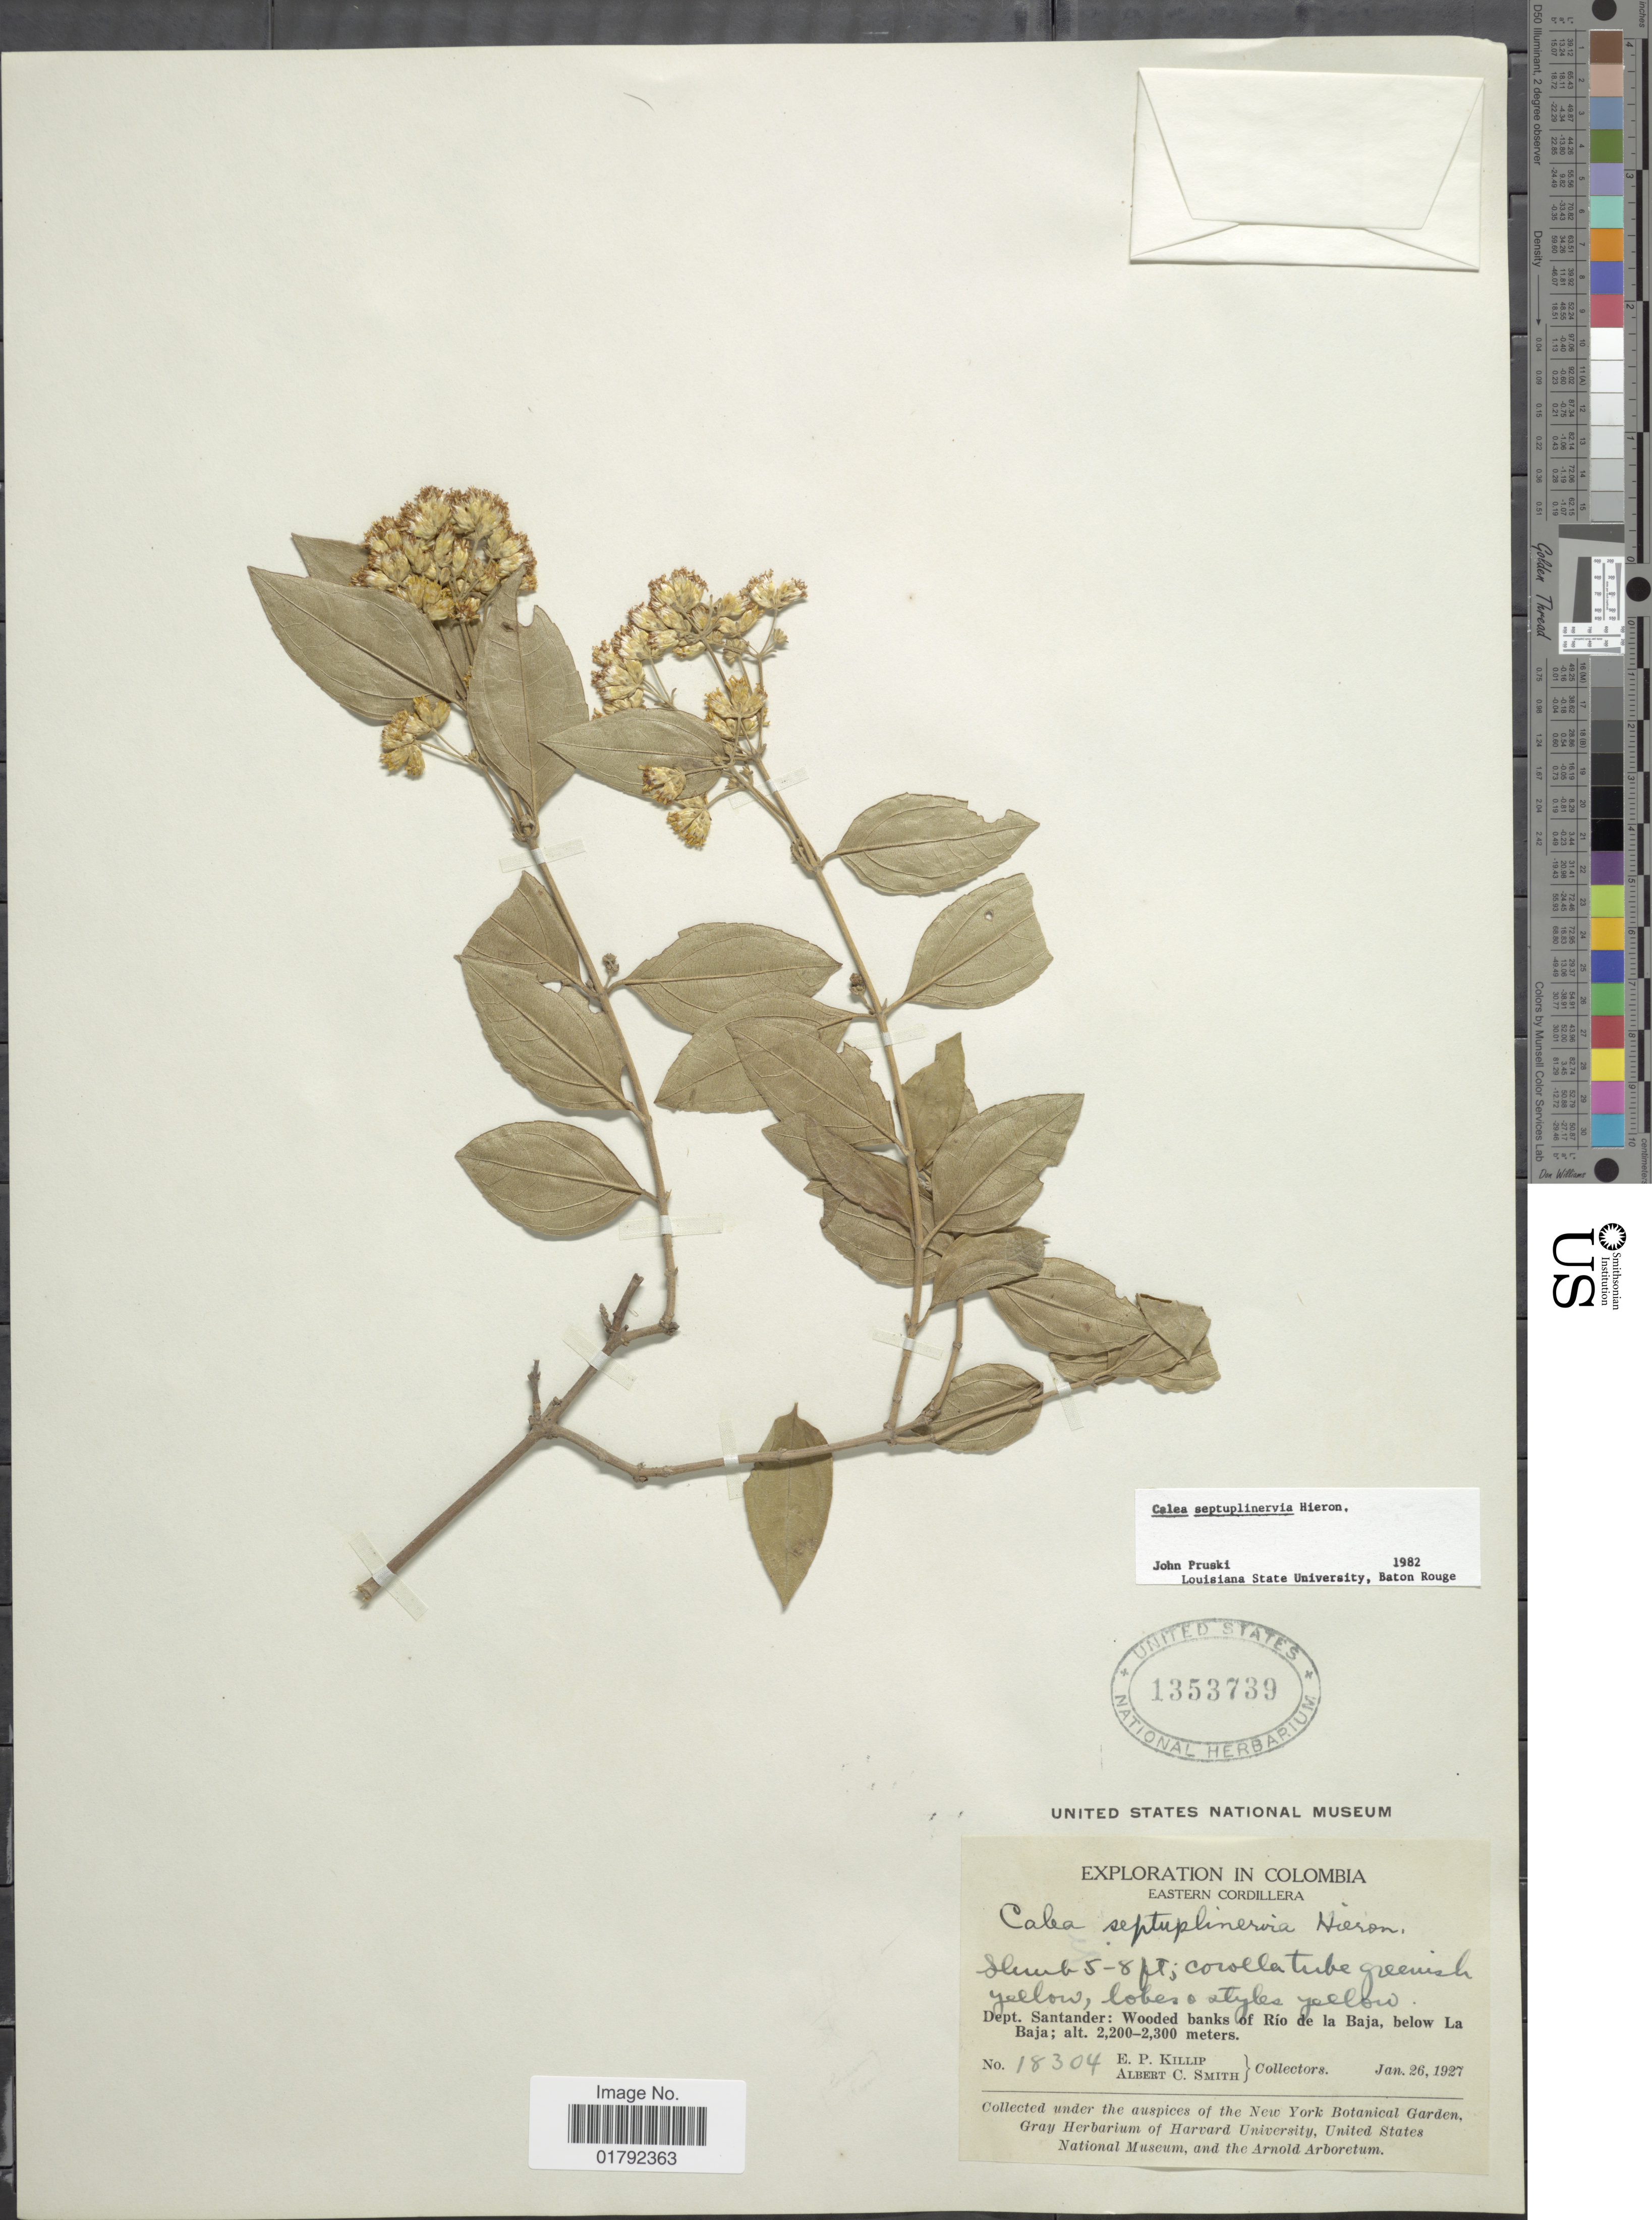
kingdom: Plantae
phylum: Tracheophyta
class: Magnoliopsida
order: Asterales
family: Asteraceae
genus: Calea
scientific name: Calea septuplinervia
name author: Hieron.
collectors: E. P. Killip & A. C. Smith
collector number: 18304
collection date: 1927-01-26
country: Colombia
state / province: Santander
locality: Eastern Cordillera, wooded banks of Rio de la Baja, below La Baja.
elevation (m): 2200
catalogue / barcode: US 1353739